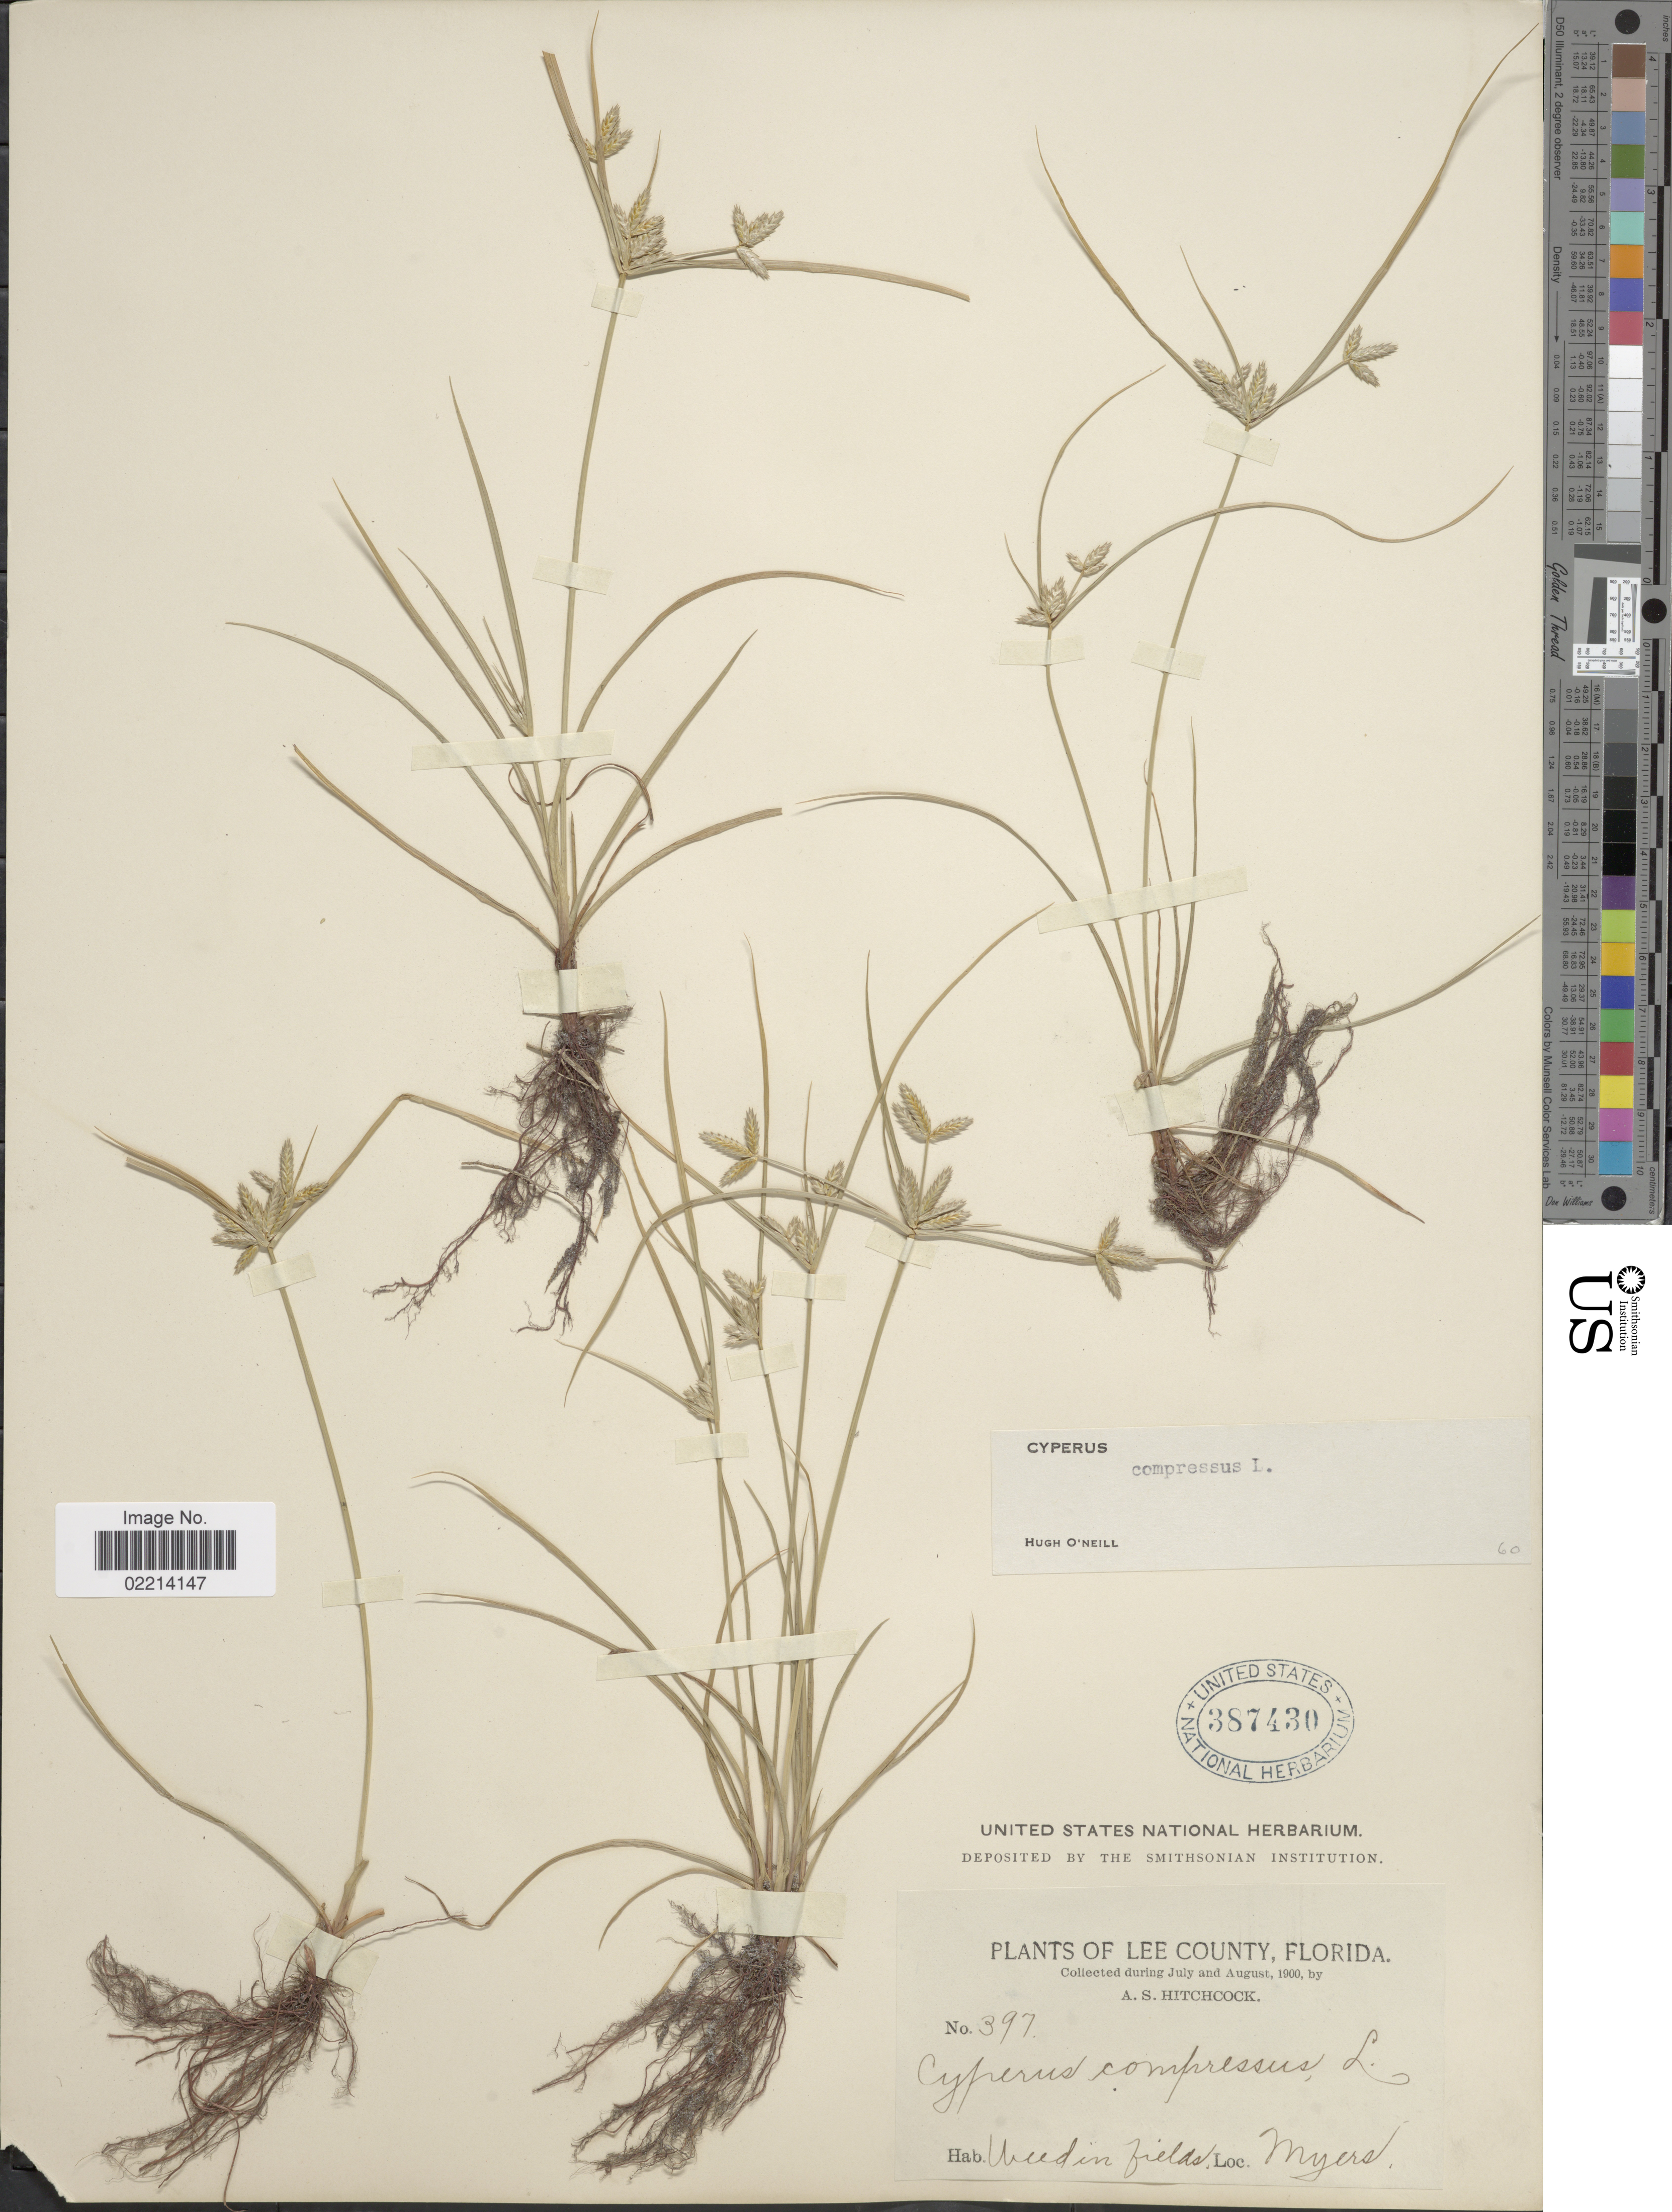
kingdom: Plantae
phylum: Tracheophyta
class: Liliopsida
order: Poales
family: Cyperaceae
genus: Cyperus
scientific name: Cyperus compressus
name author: L.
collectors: A. S. Hitchcock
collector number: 397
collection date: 1900-07/1900-08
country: United States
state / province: Florida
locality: Lee County. Weed in fields. Myers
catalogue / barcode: US 387430